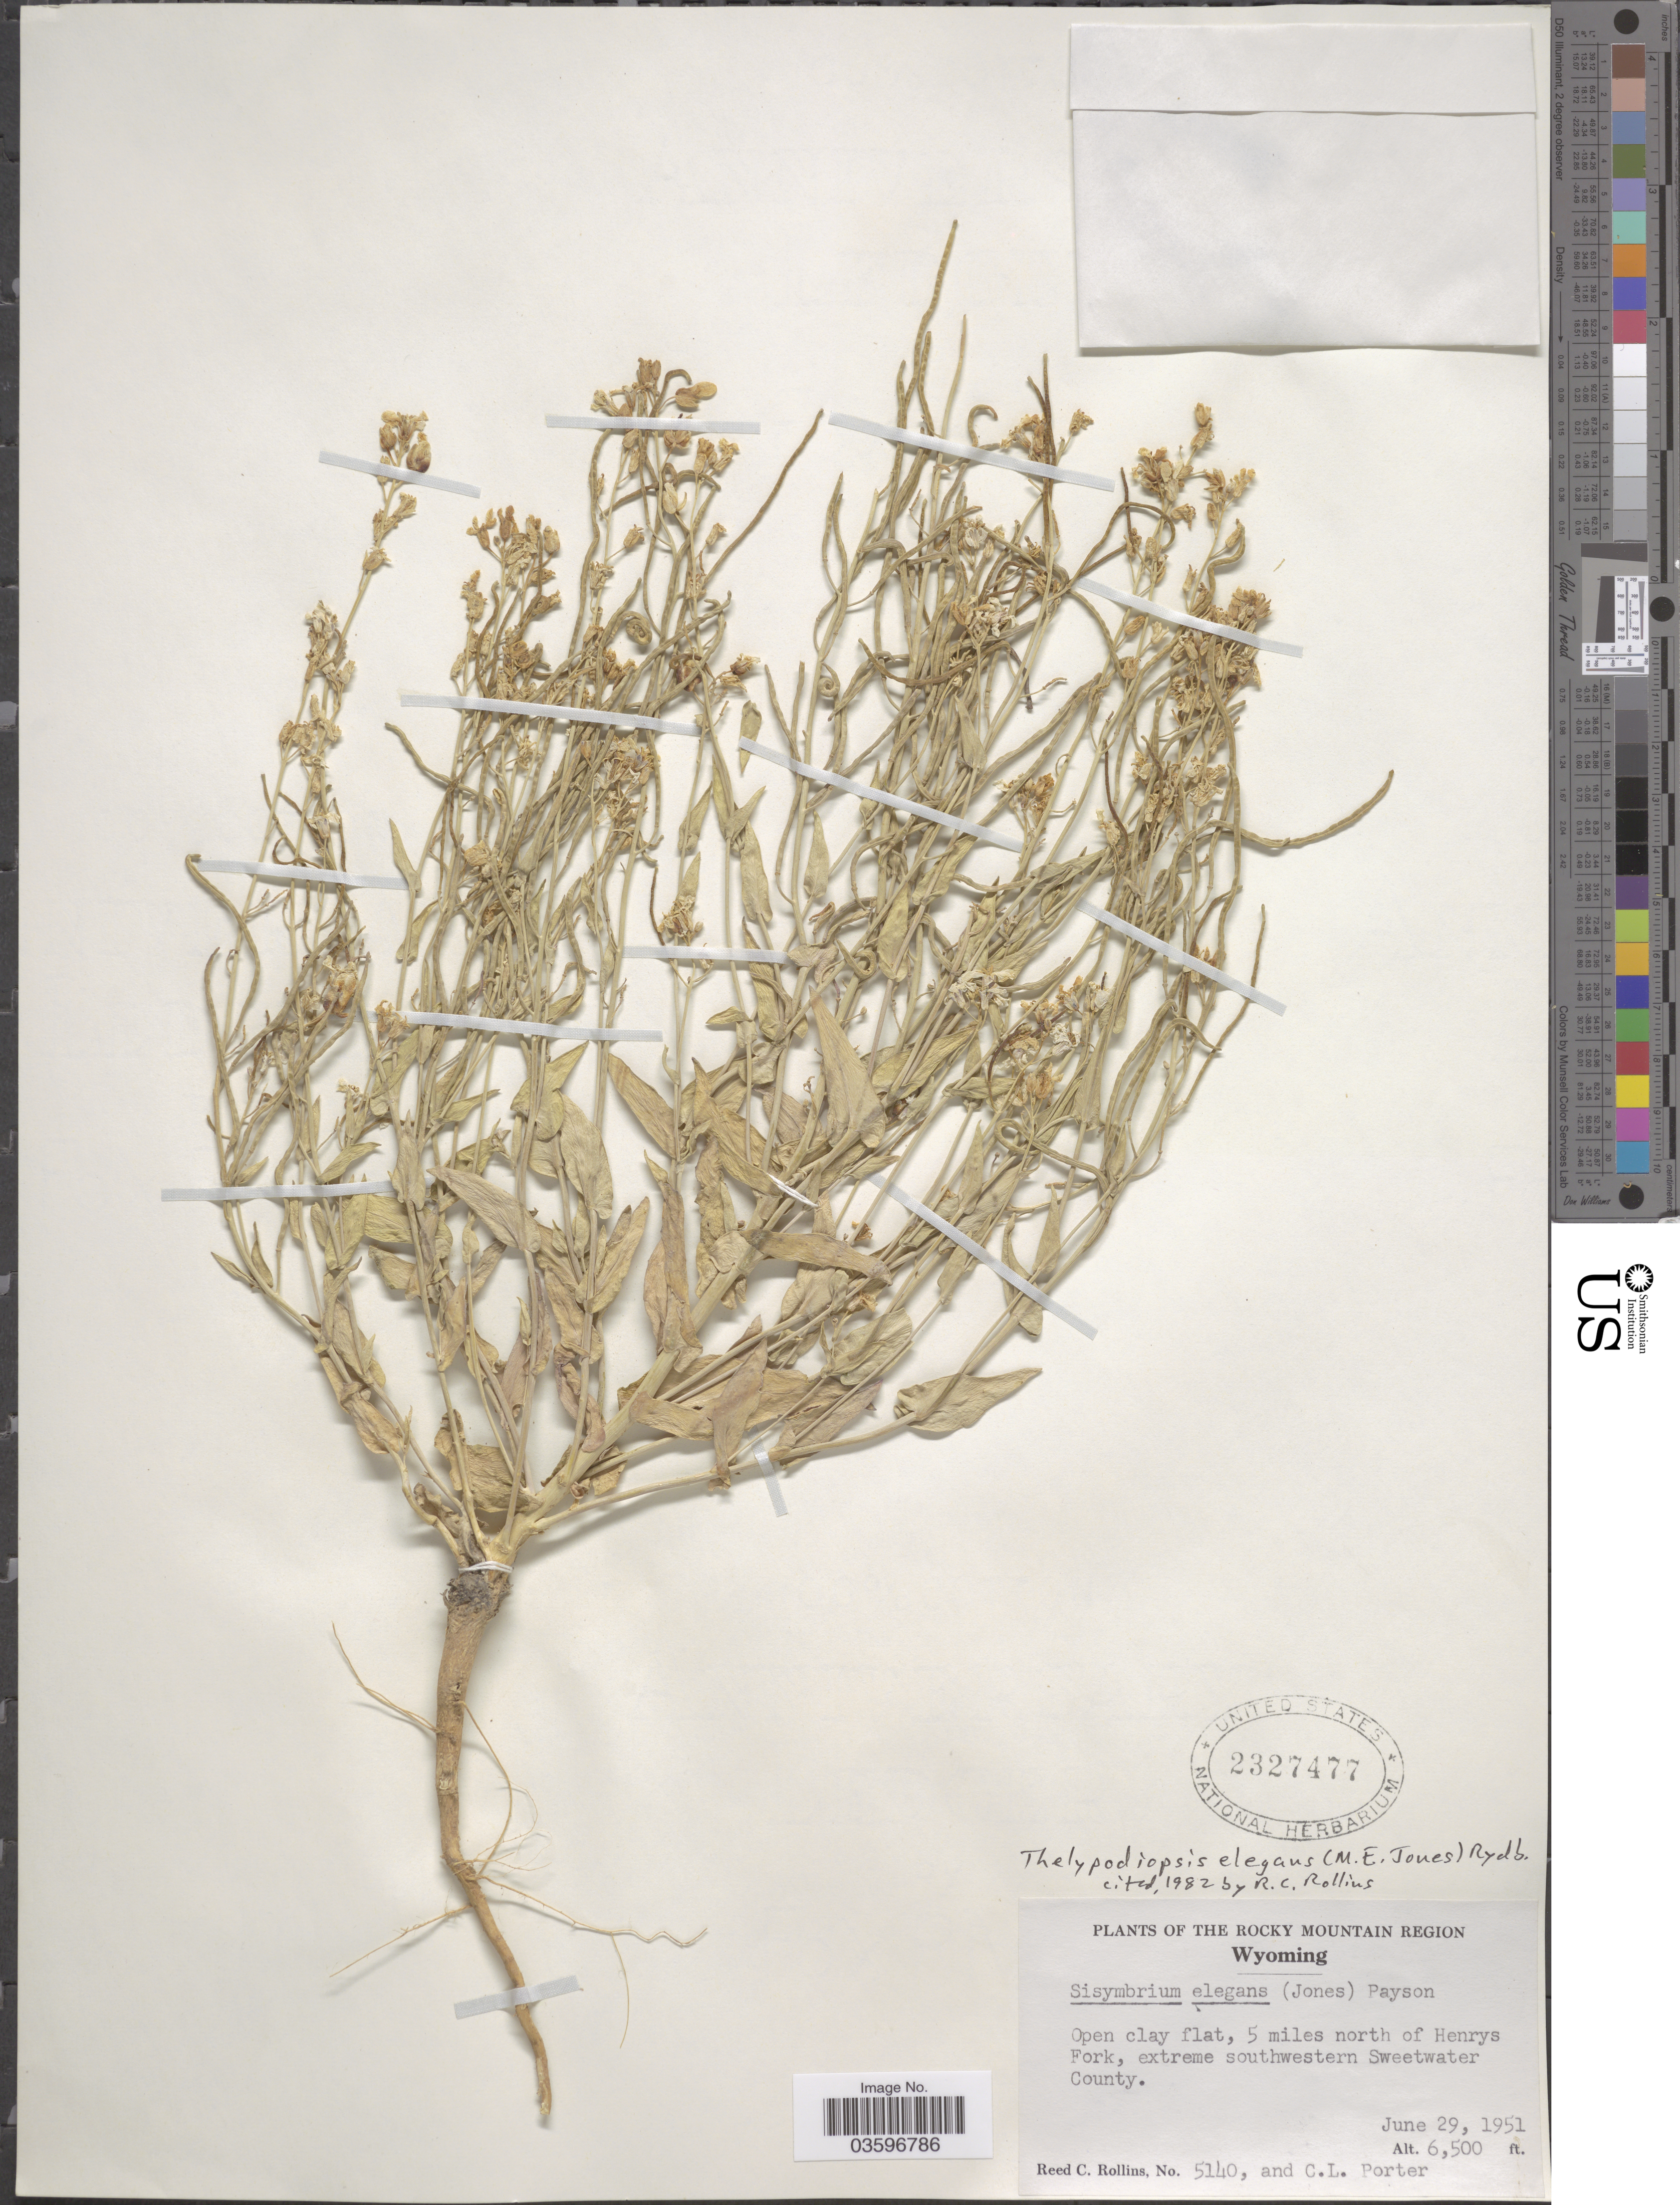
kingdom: Plantae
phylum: Tracheophyta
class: Magnoliopsida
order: Brassicales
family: Brassicaceae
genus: Thelypodiopsis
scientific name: Thelypodiopsis elegans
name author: (M.E. Jones) Rydb.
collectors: R. C. Rollins & C. L. Porter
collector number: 5140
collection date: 1951-06-29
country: United States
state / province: Wyoming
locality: The Rocky Mountain Region. 5 miles north of Henrys Fork, extreme southwestern Sweetwater County.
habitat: open clay flat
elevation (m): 1981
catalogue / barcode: US 2327477